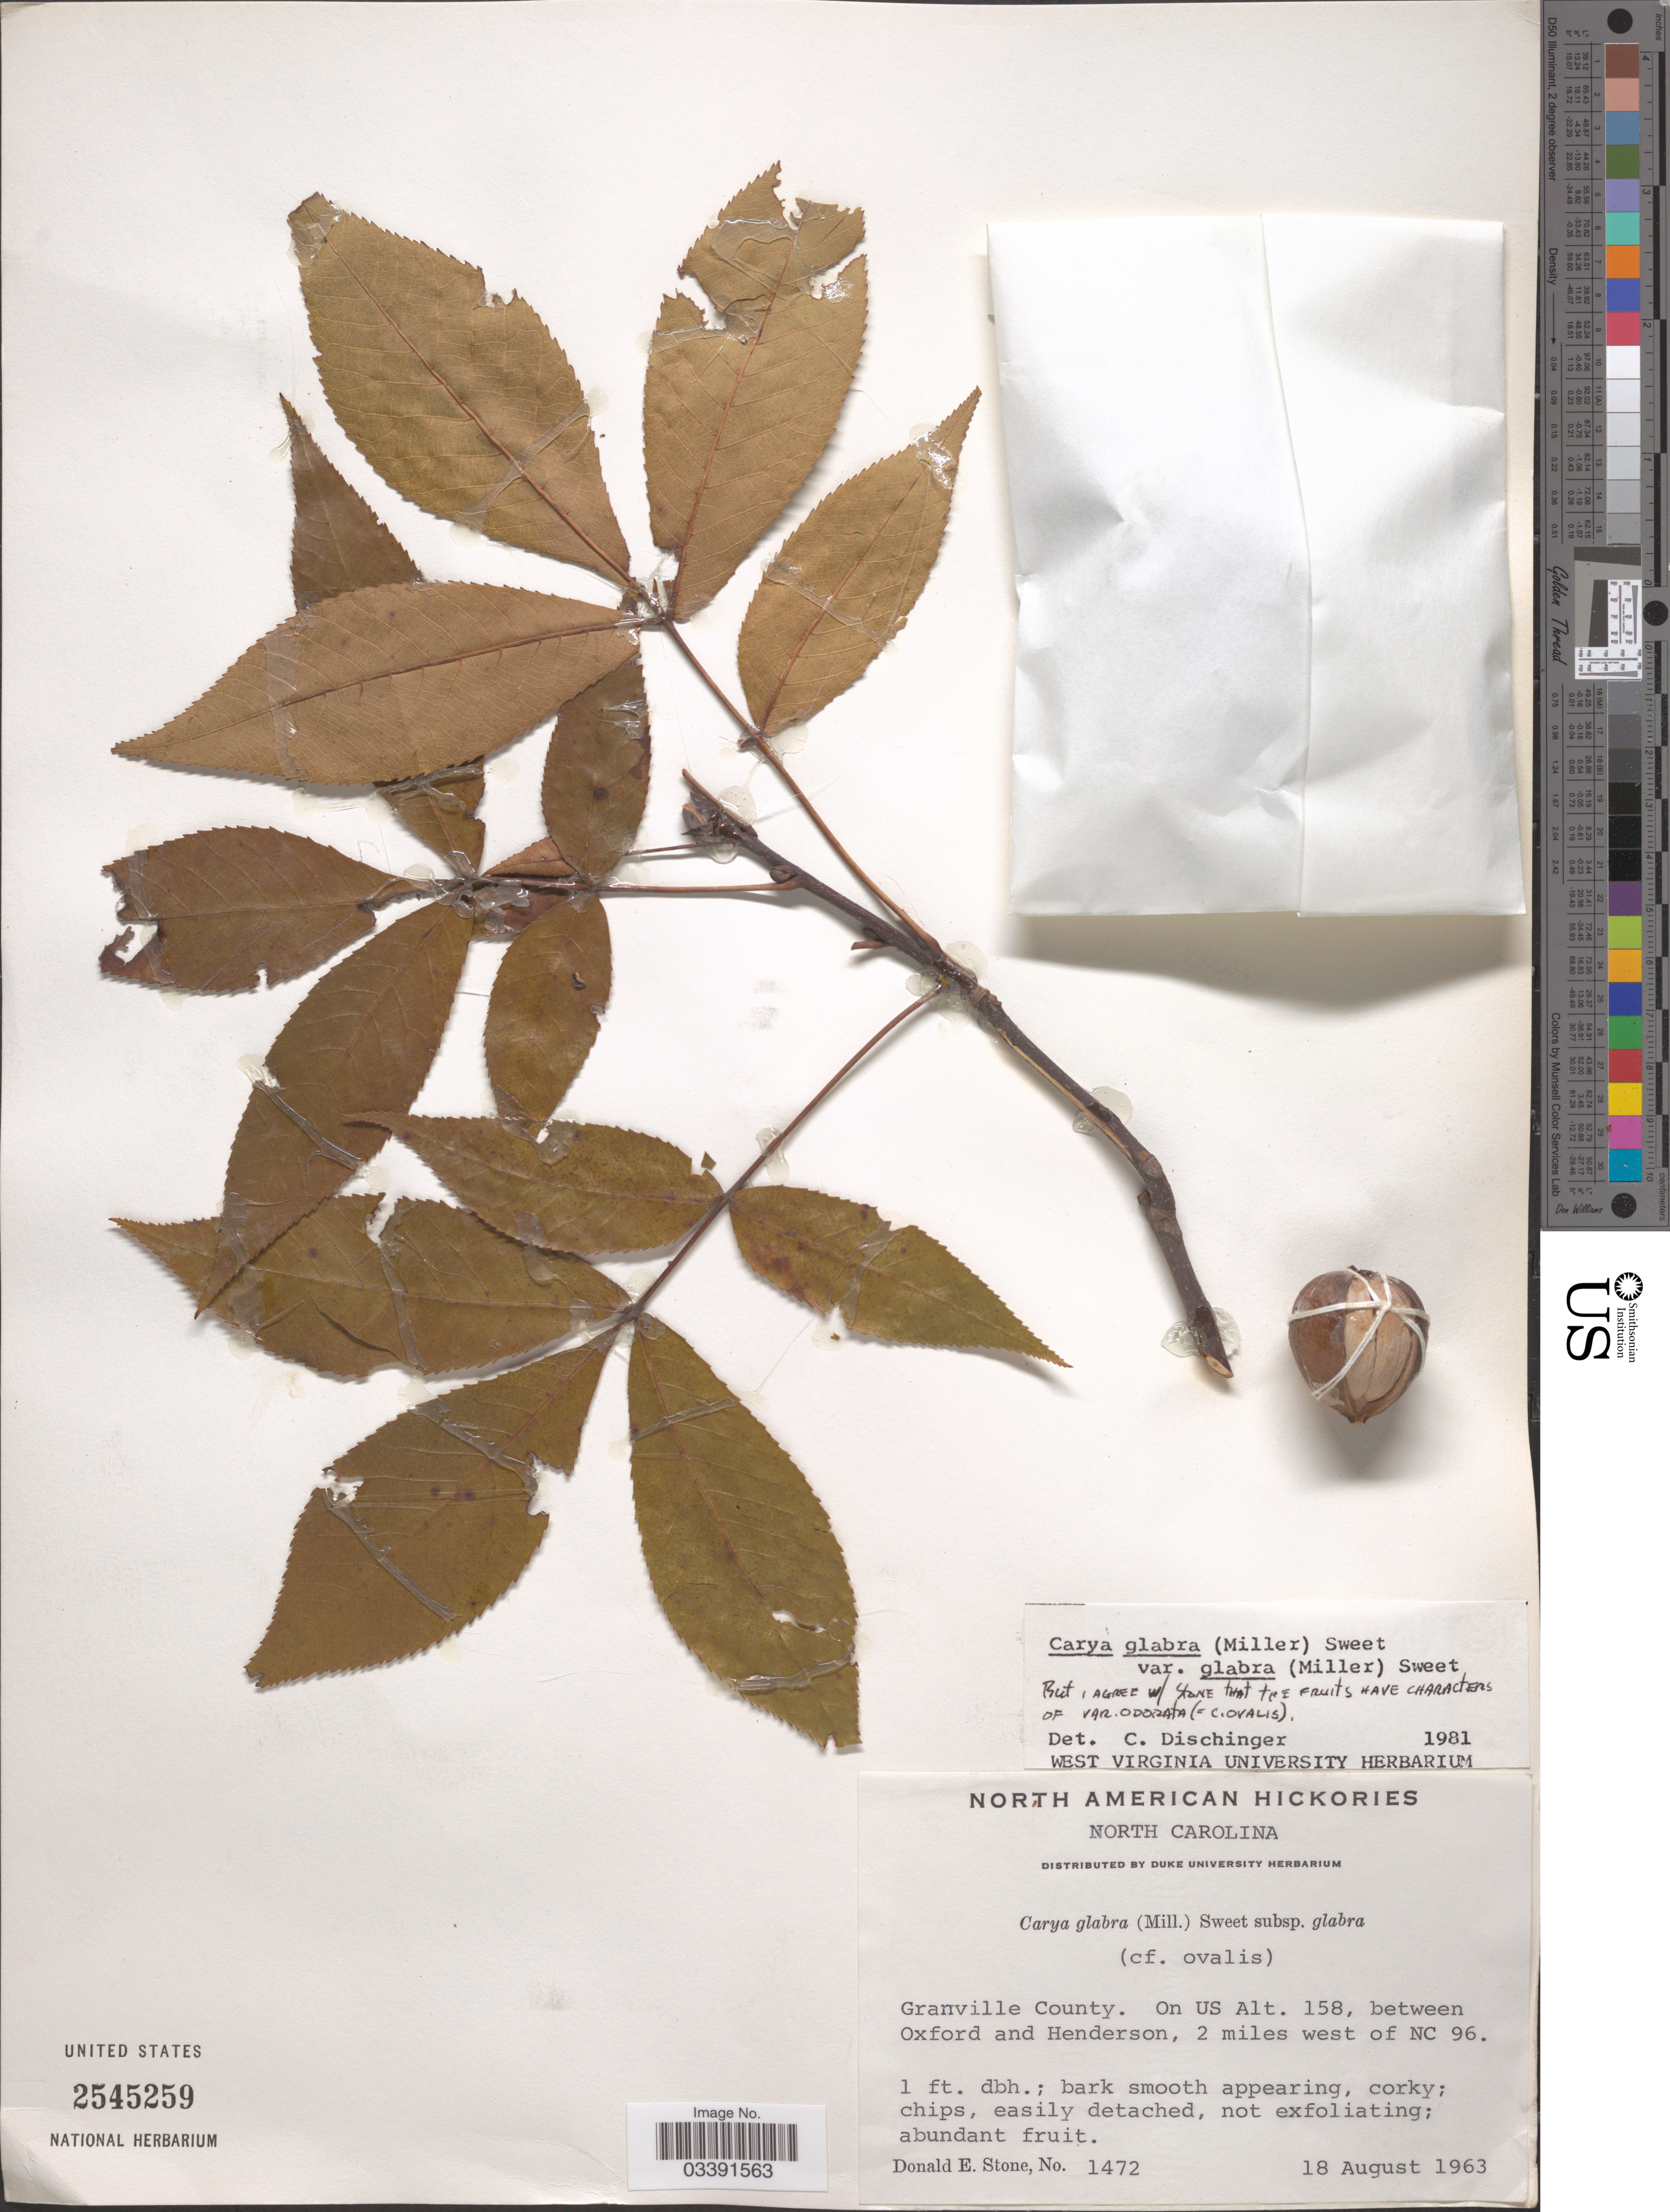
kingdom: Plantae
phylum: Tracheophyta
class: Magnoliopsida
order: Fagales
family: Juglandaceae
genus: Carya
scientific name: Carya glabra var. glabra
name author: (Mill.) Sweet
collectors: D. Stone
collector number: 1472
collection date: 1963-08-18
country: United States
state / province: North Carolina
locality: Granville County. On US Alt. 158, between Oxford and Henderson, 2 miles west of NC 96.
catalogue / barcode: US 2545259